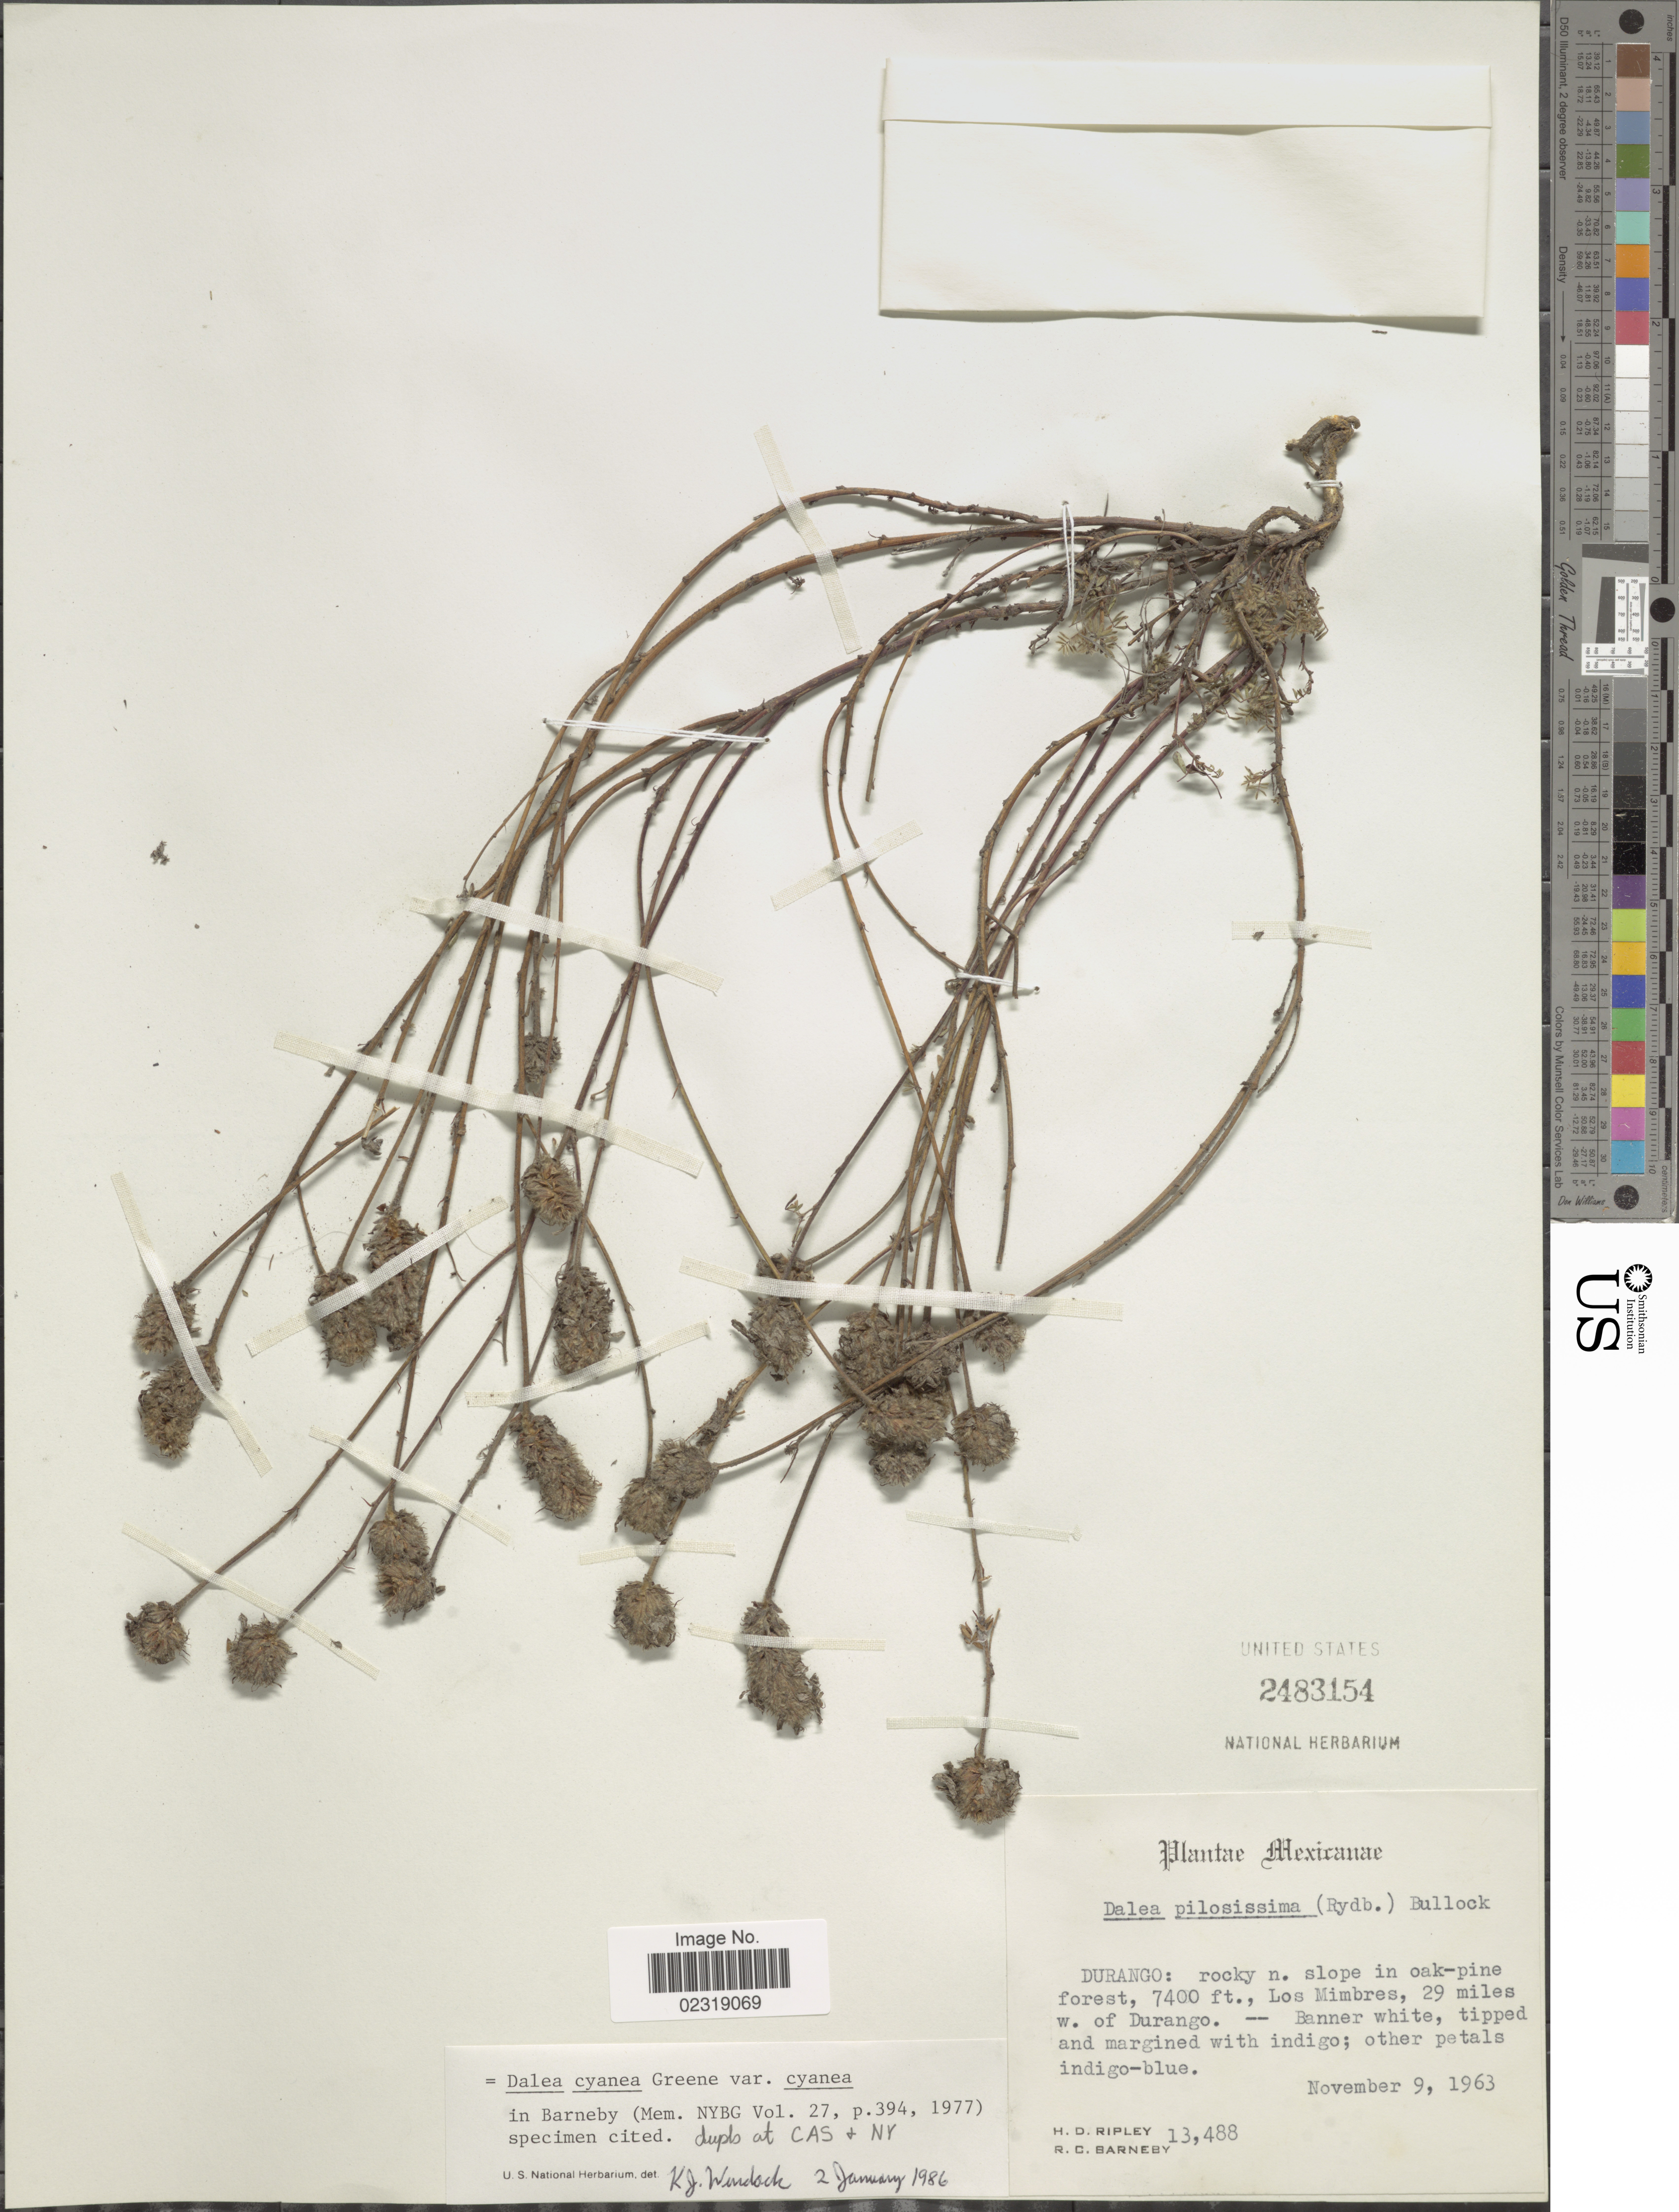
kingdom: Plantae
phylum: Tracheophyta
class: Magnoliopsida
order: Fabales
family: Fabaceae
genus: Dalea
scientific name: Dalea cyanea var. cyanea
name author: Greene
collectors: H. Ripley & R. C. Barneby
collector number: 13488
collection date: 1963-11-09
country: Mexico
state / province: Durango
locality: Durango: rock n. slope in oak-pine forest, Los Mimbres, 29 miles w. of Durango.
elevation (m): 2256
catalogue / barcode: US 2483154